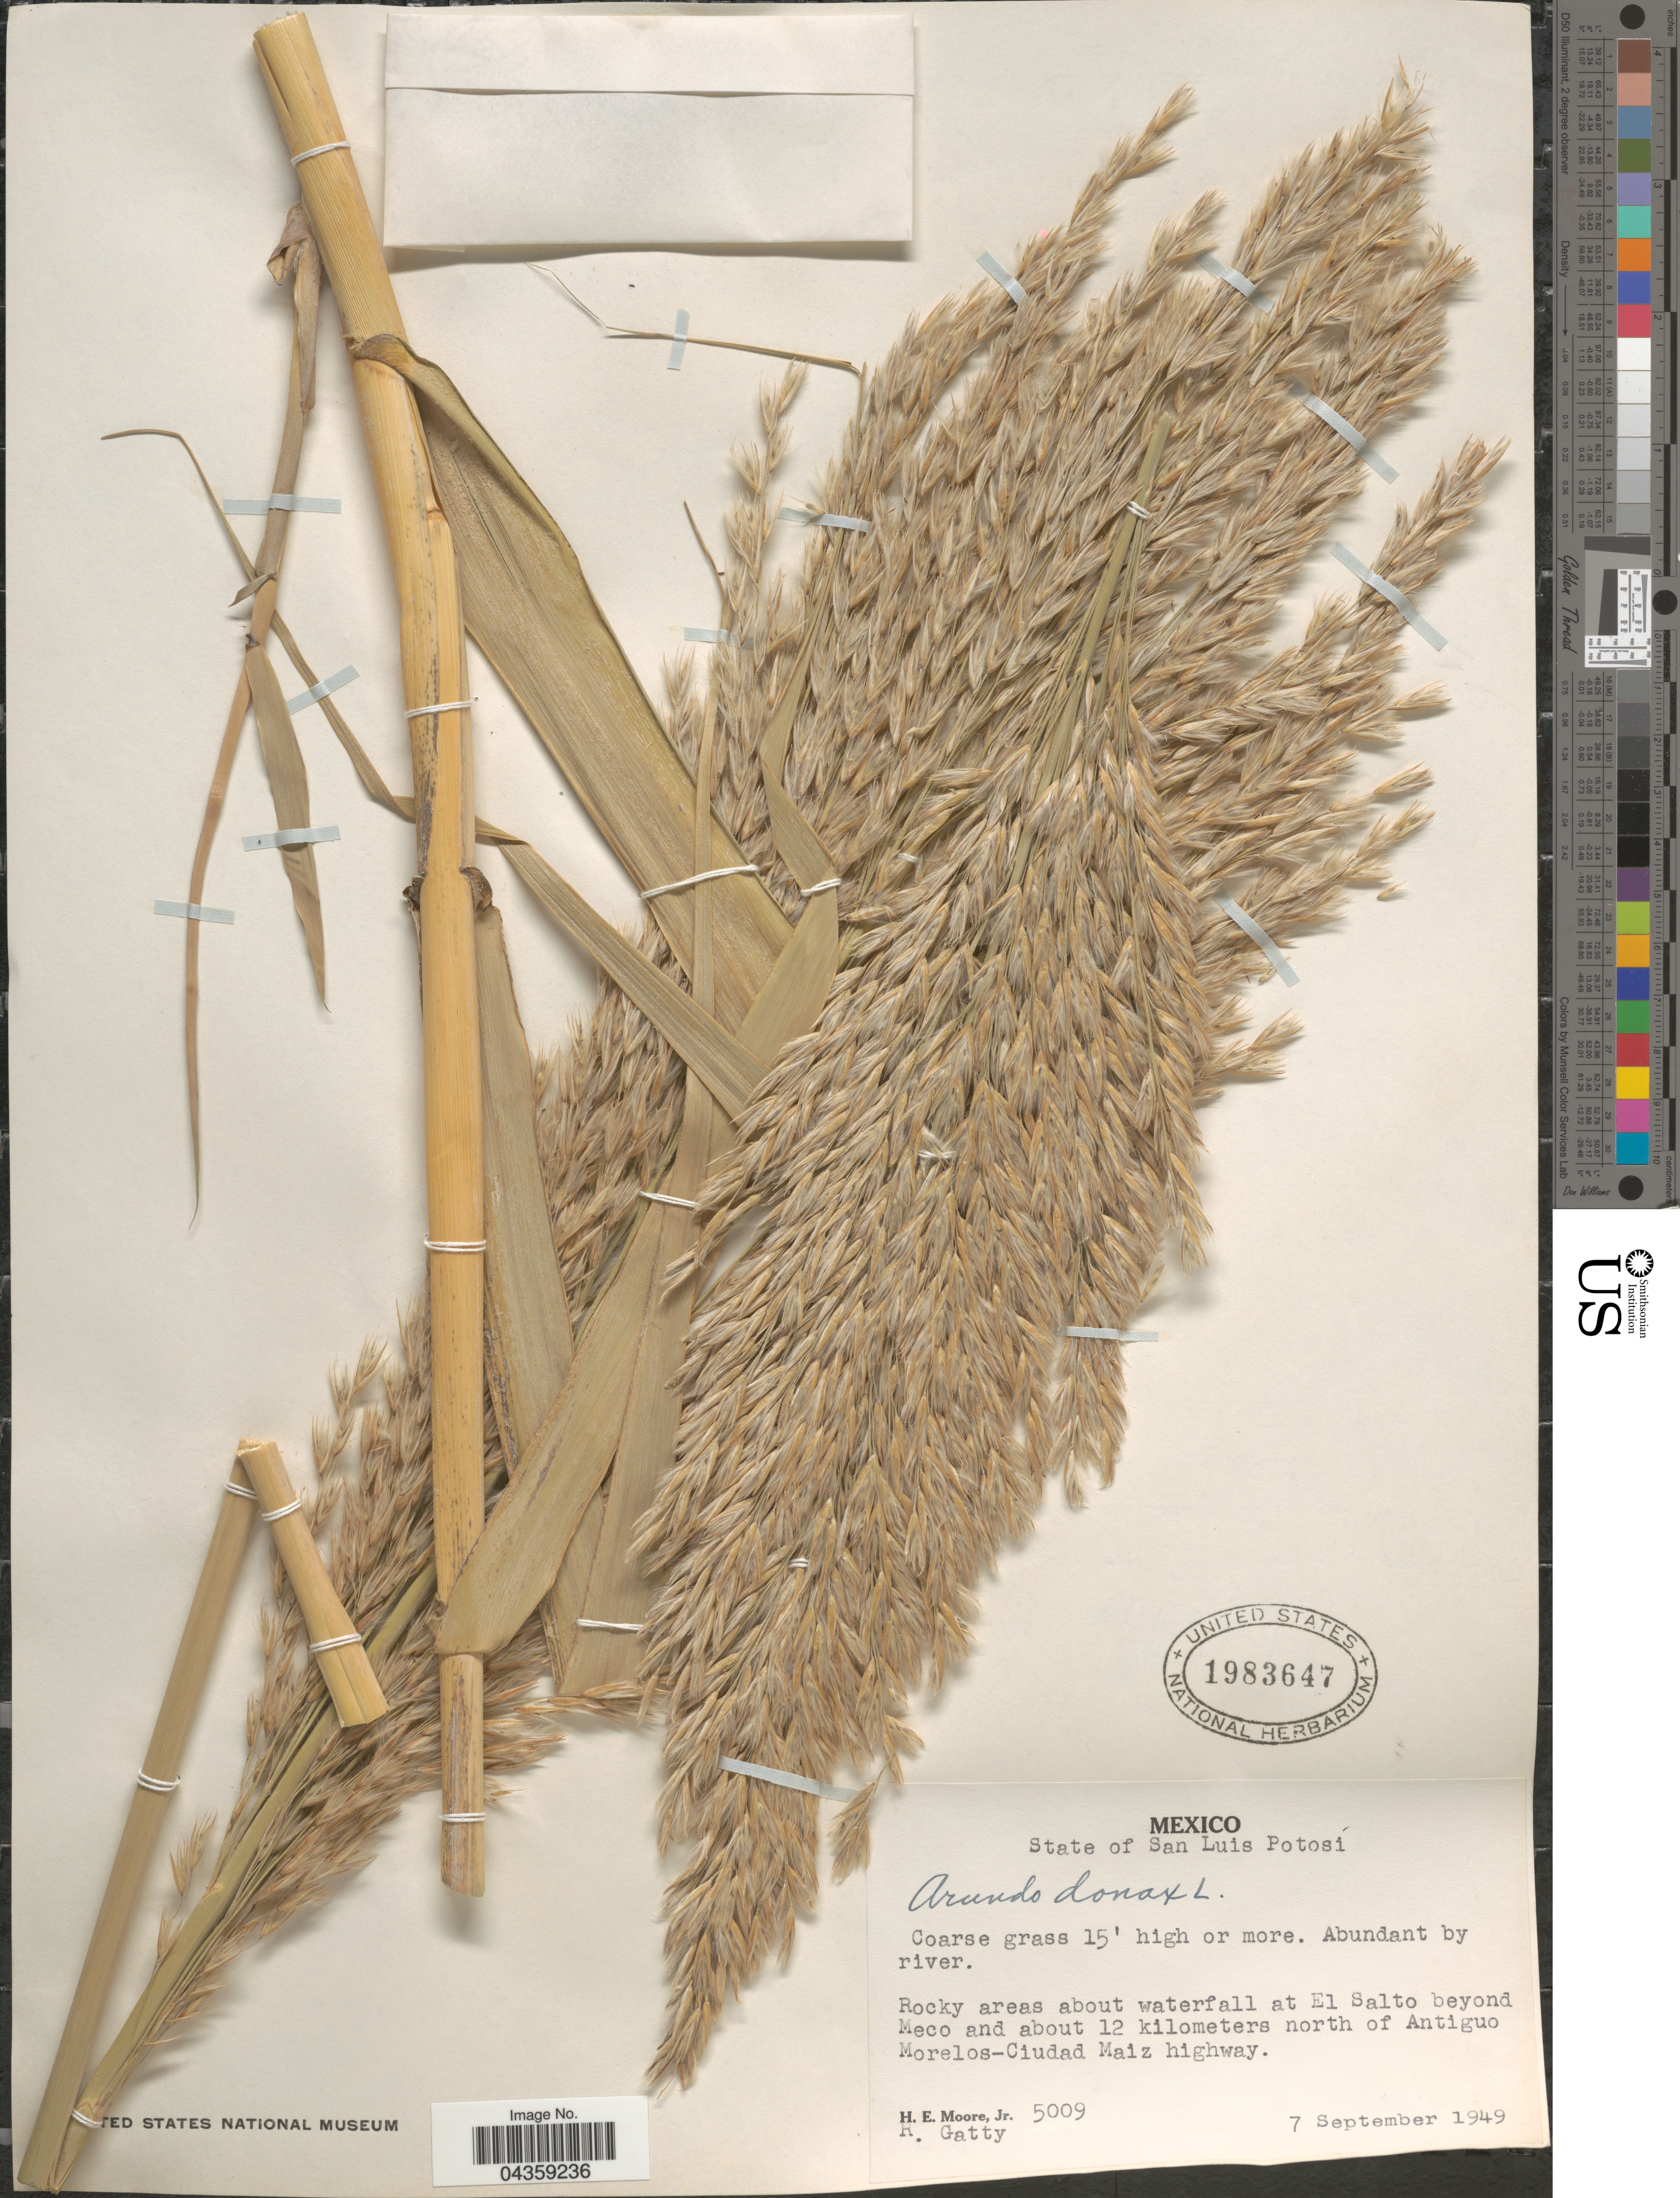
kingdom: Plantae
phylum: Tracheophyta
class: Liliopsida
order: Poales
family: Poaceae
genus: Arundo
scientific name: Arundo donax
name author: L.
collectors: H. Moore & R. Gatty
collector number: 5009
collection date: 1949-09-07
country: Mexico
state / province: San Luis Potosí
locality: Rocky areas about waterfall at El Salto beyond Meco and about 12 kilometers north of Antiguo Morelos-Ciudad Maiz highway.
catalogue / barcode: US 1983647